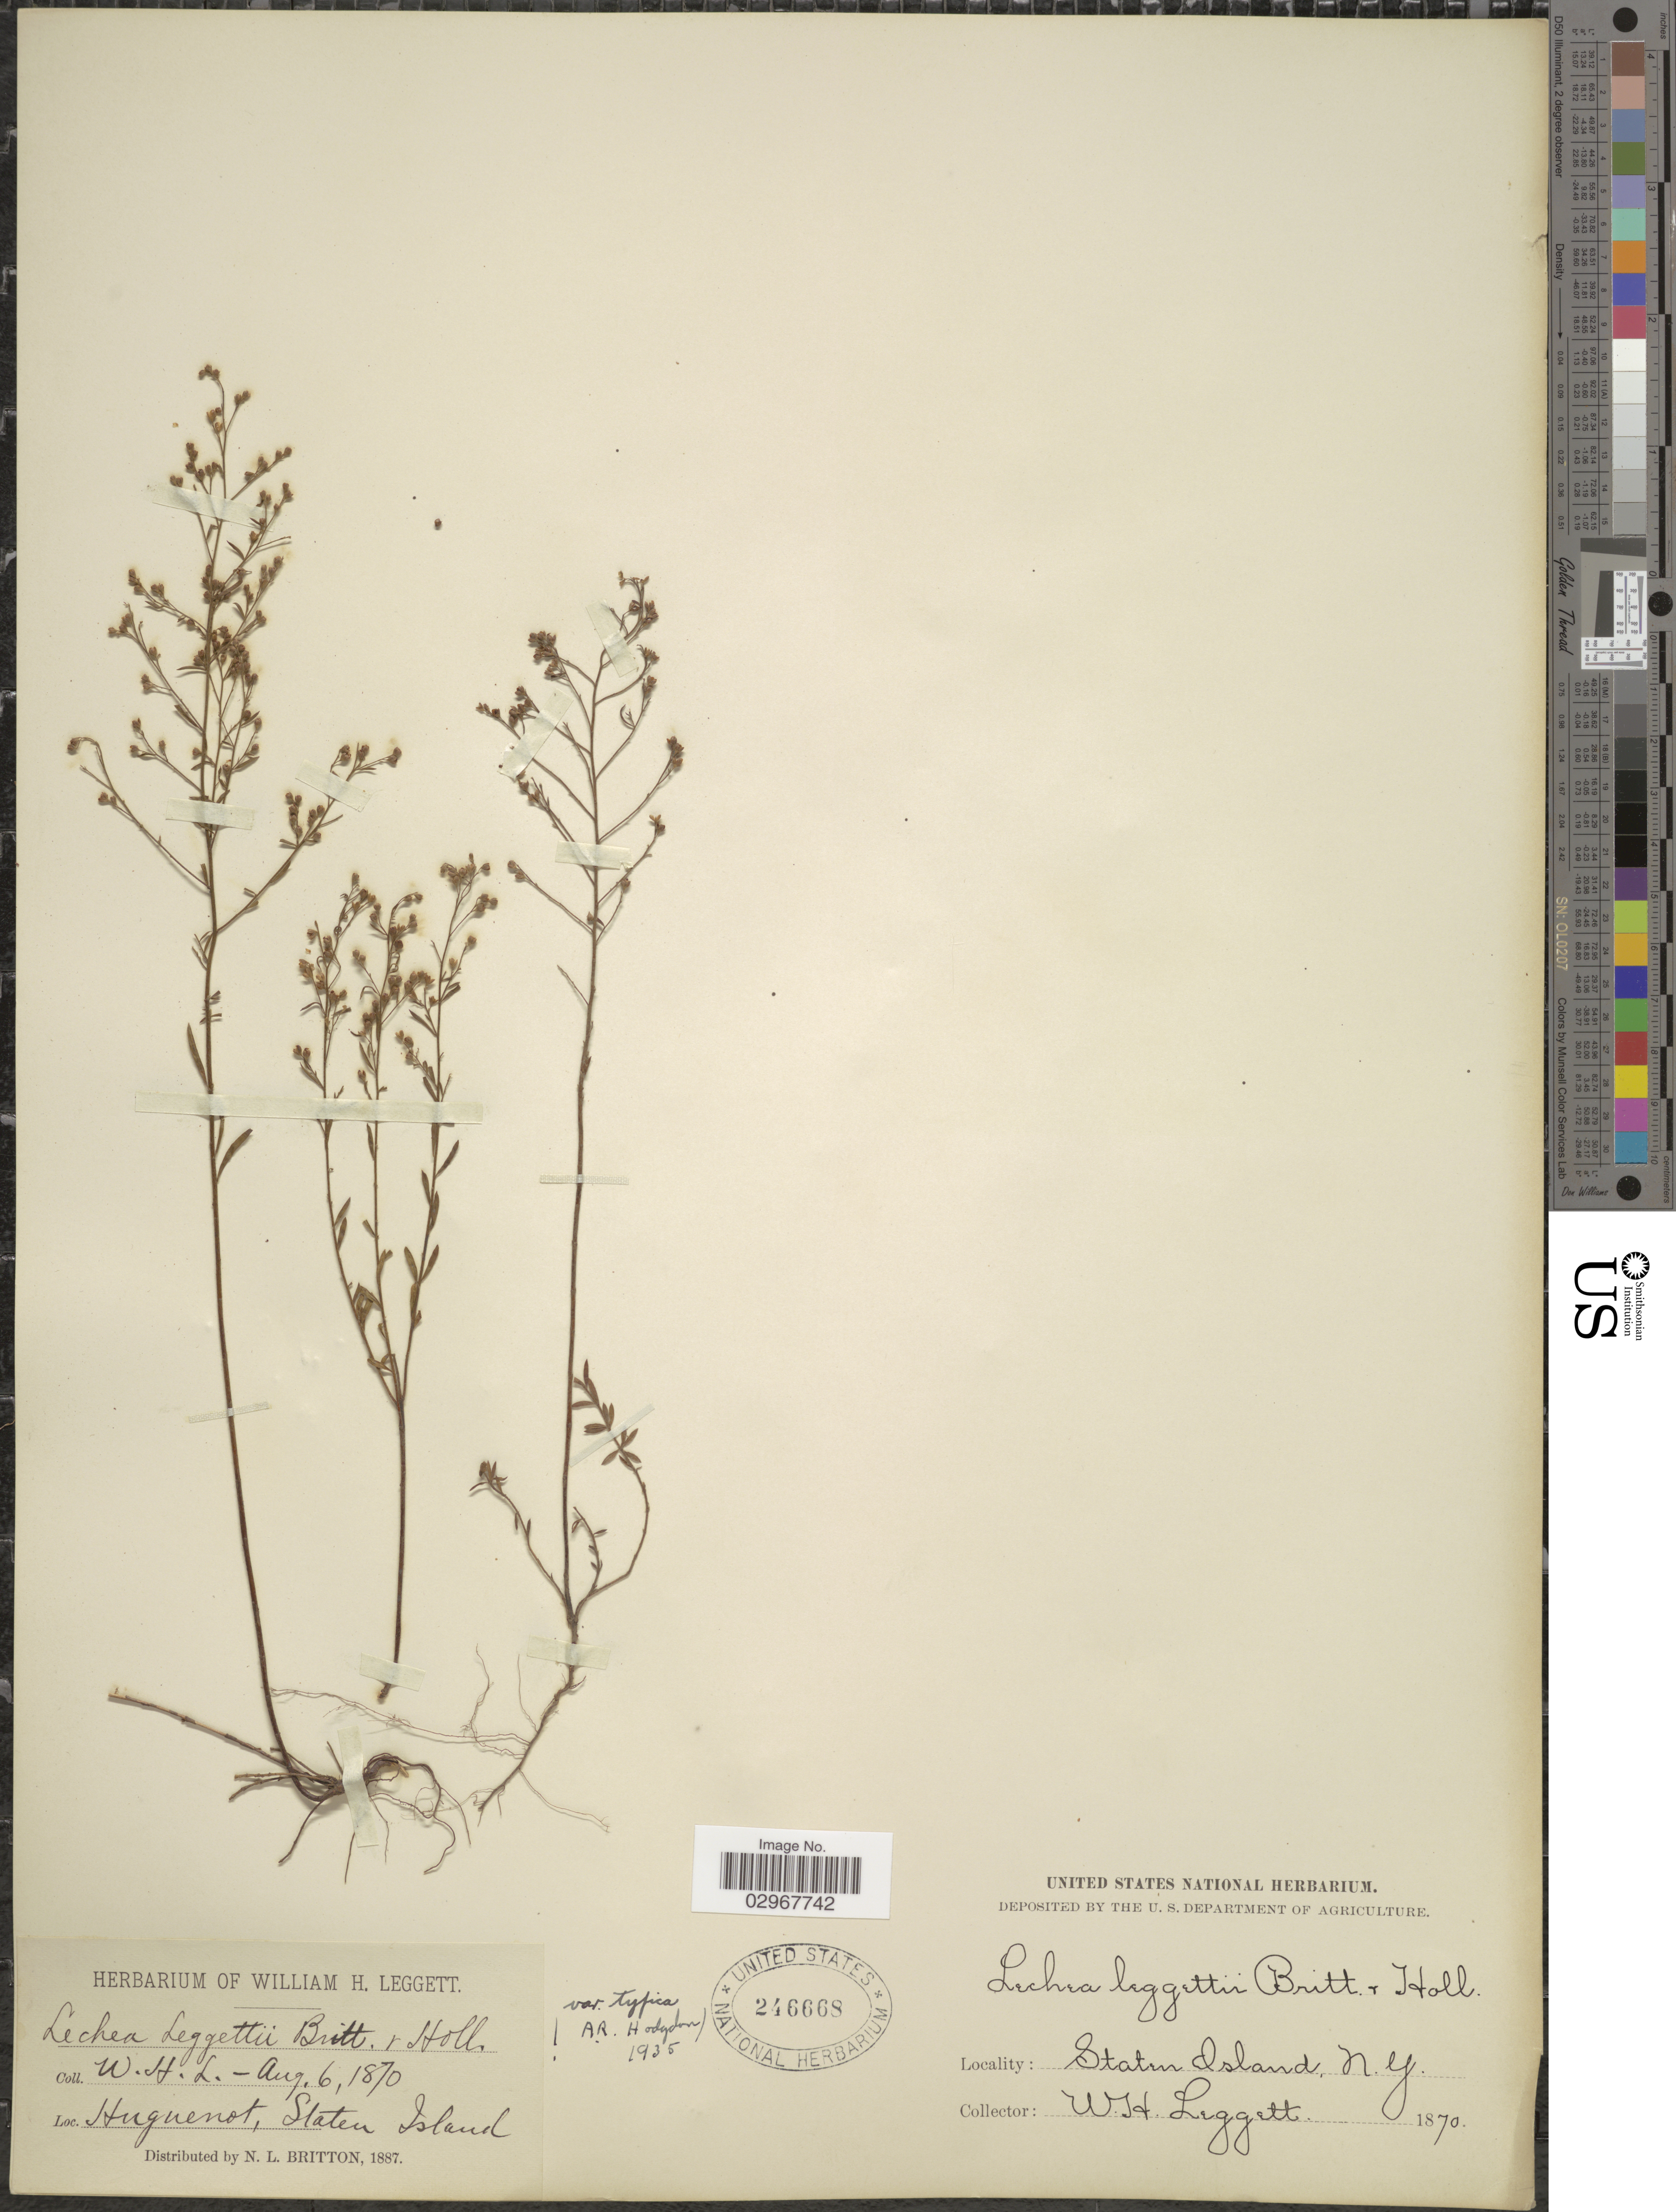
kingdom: Plantae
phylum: Tracheophyta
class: Magnoliopsida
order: Malvales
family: Cistaceae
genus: Lechea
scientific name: Lechea leggettii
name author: Britton & Hollick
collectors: W. Leggett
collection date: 1870-08-06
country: United States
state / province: New York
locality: Huguenot, Staten Island, N.Y.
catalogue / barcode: US 246668